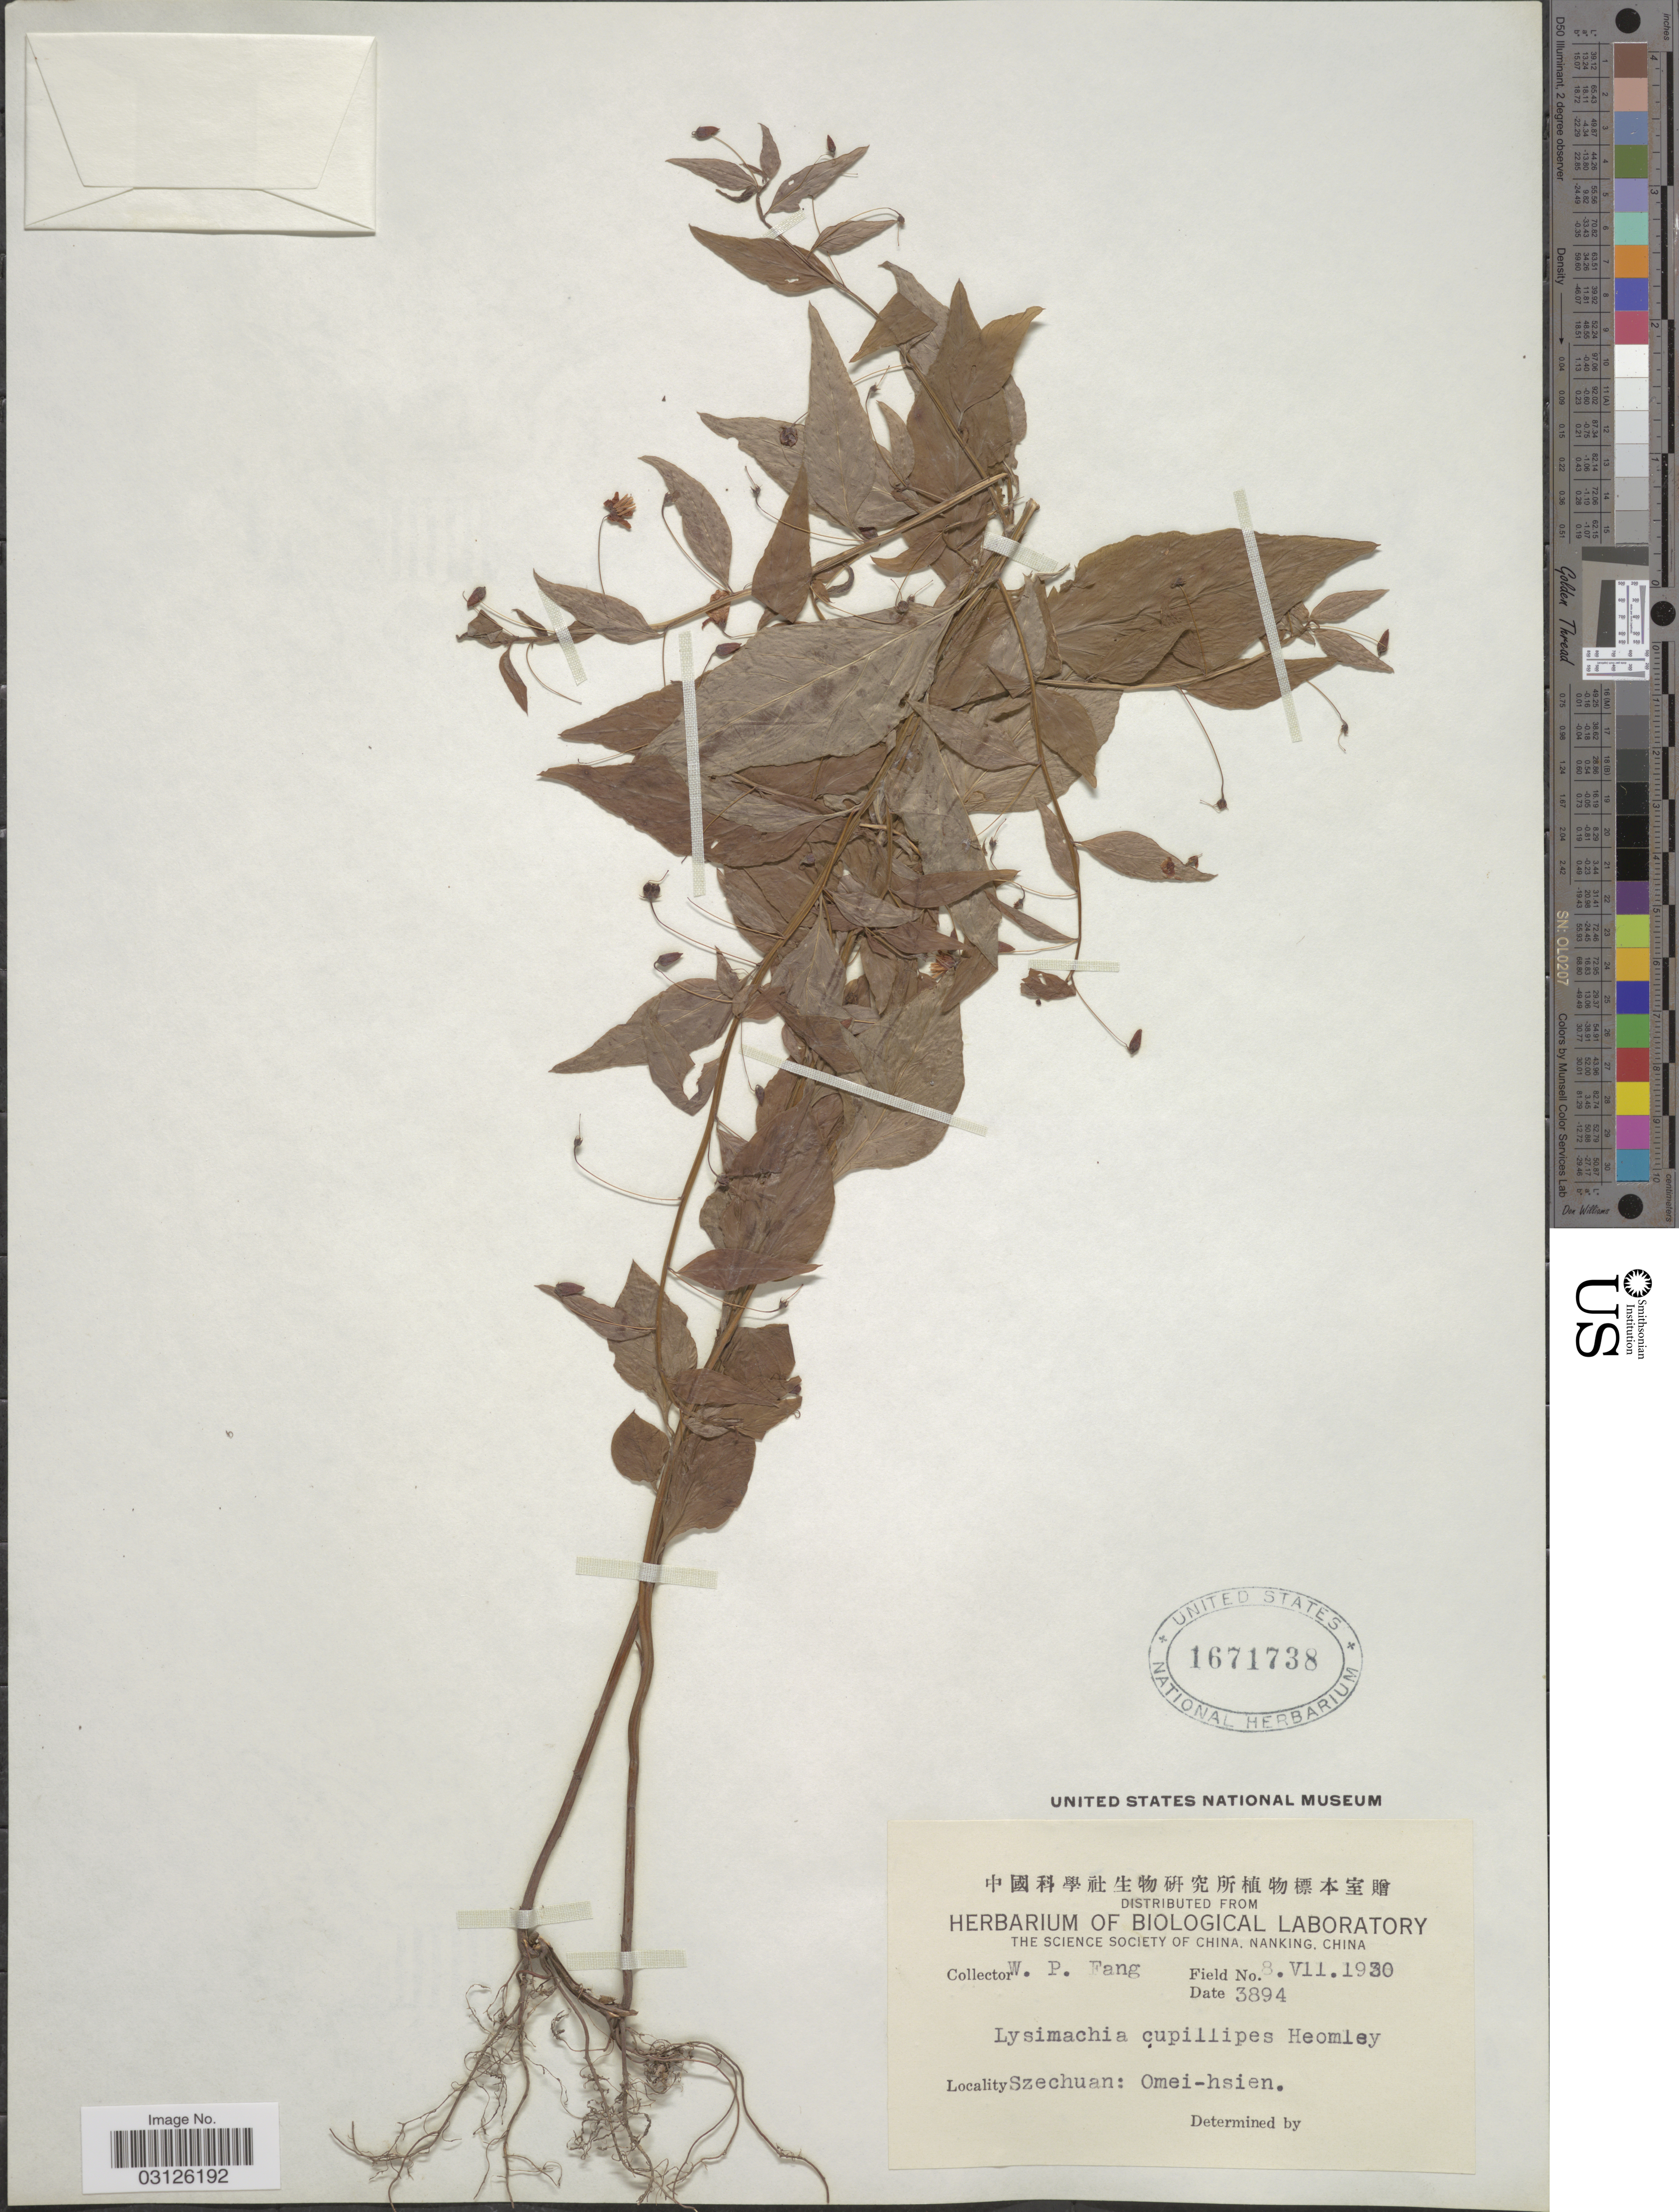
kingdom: Plantae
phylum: Tracheophyta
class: Magnoliopsida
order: Ericales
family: Primulaceae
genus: Lysimachia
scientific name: Lysimachia capillipes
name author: Hemsl.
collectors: W. P. Fang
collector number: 3894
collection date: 1930-07-08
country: China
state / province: Sichuan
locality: Szechuan: Omei-hsien.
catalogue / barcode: US 1671738